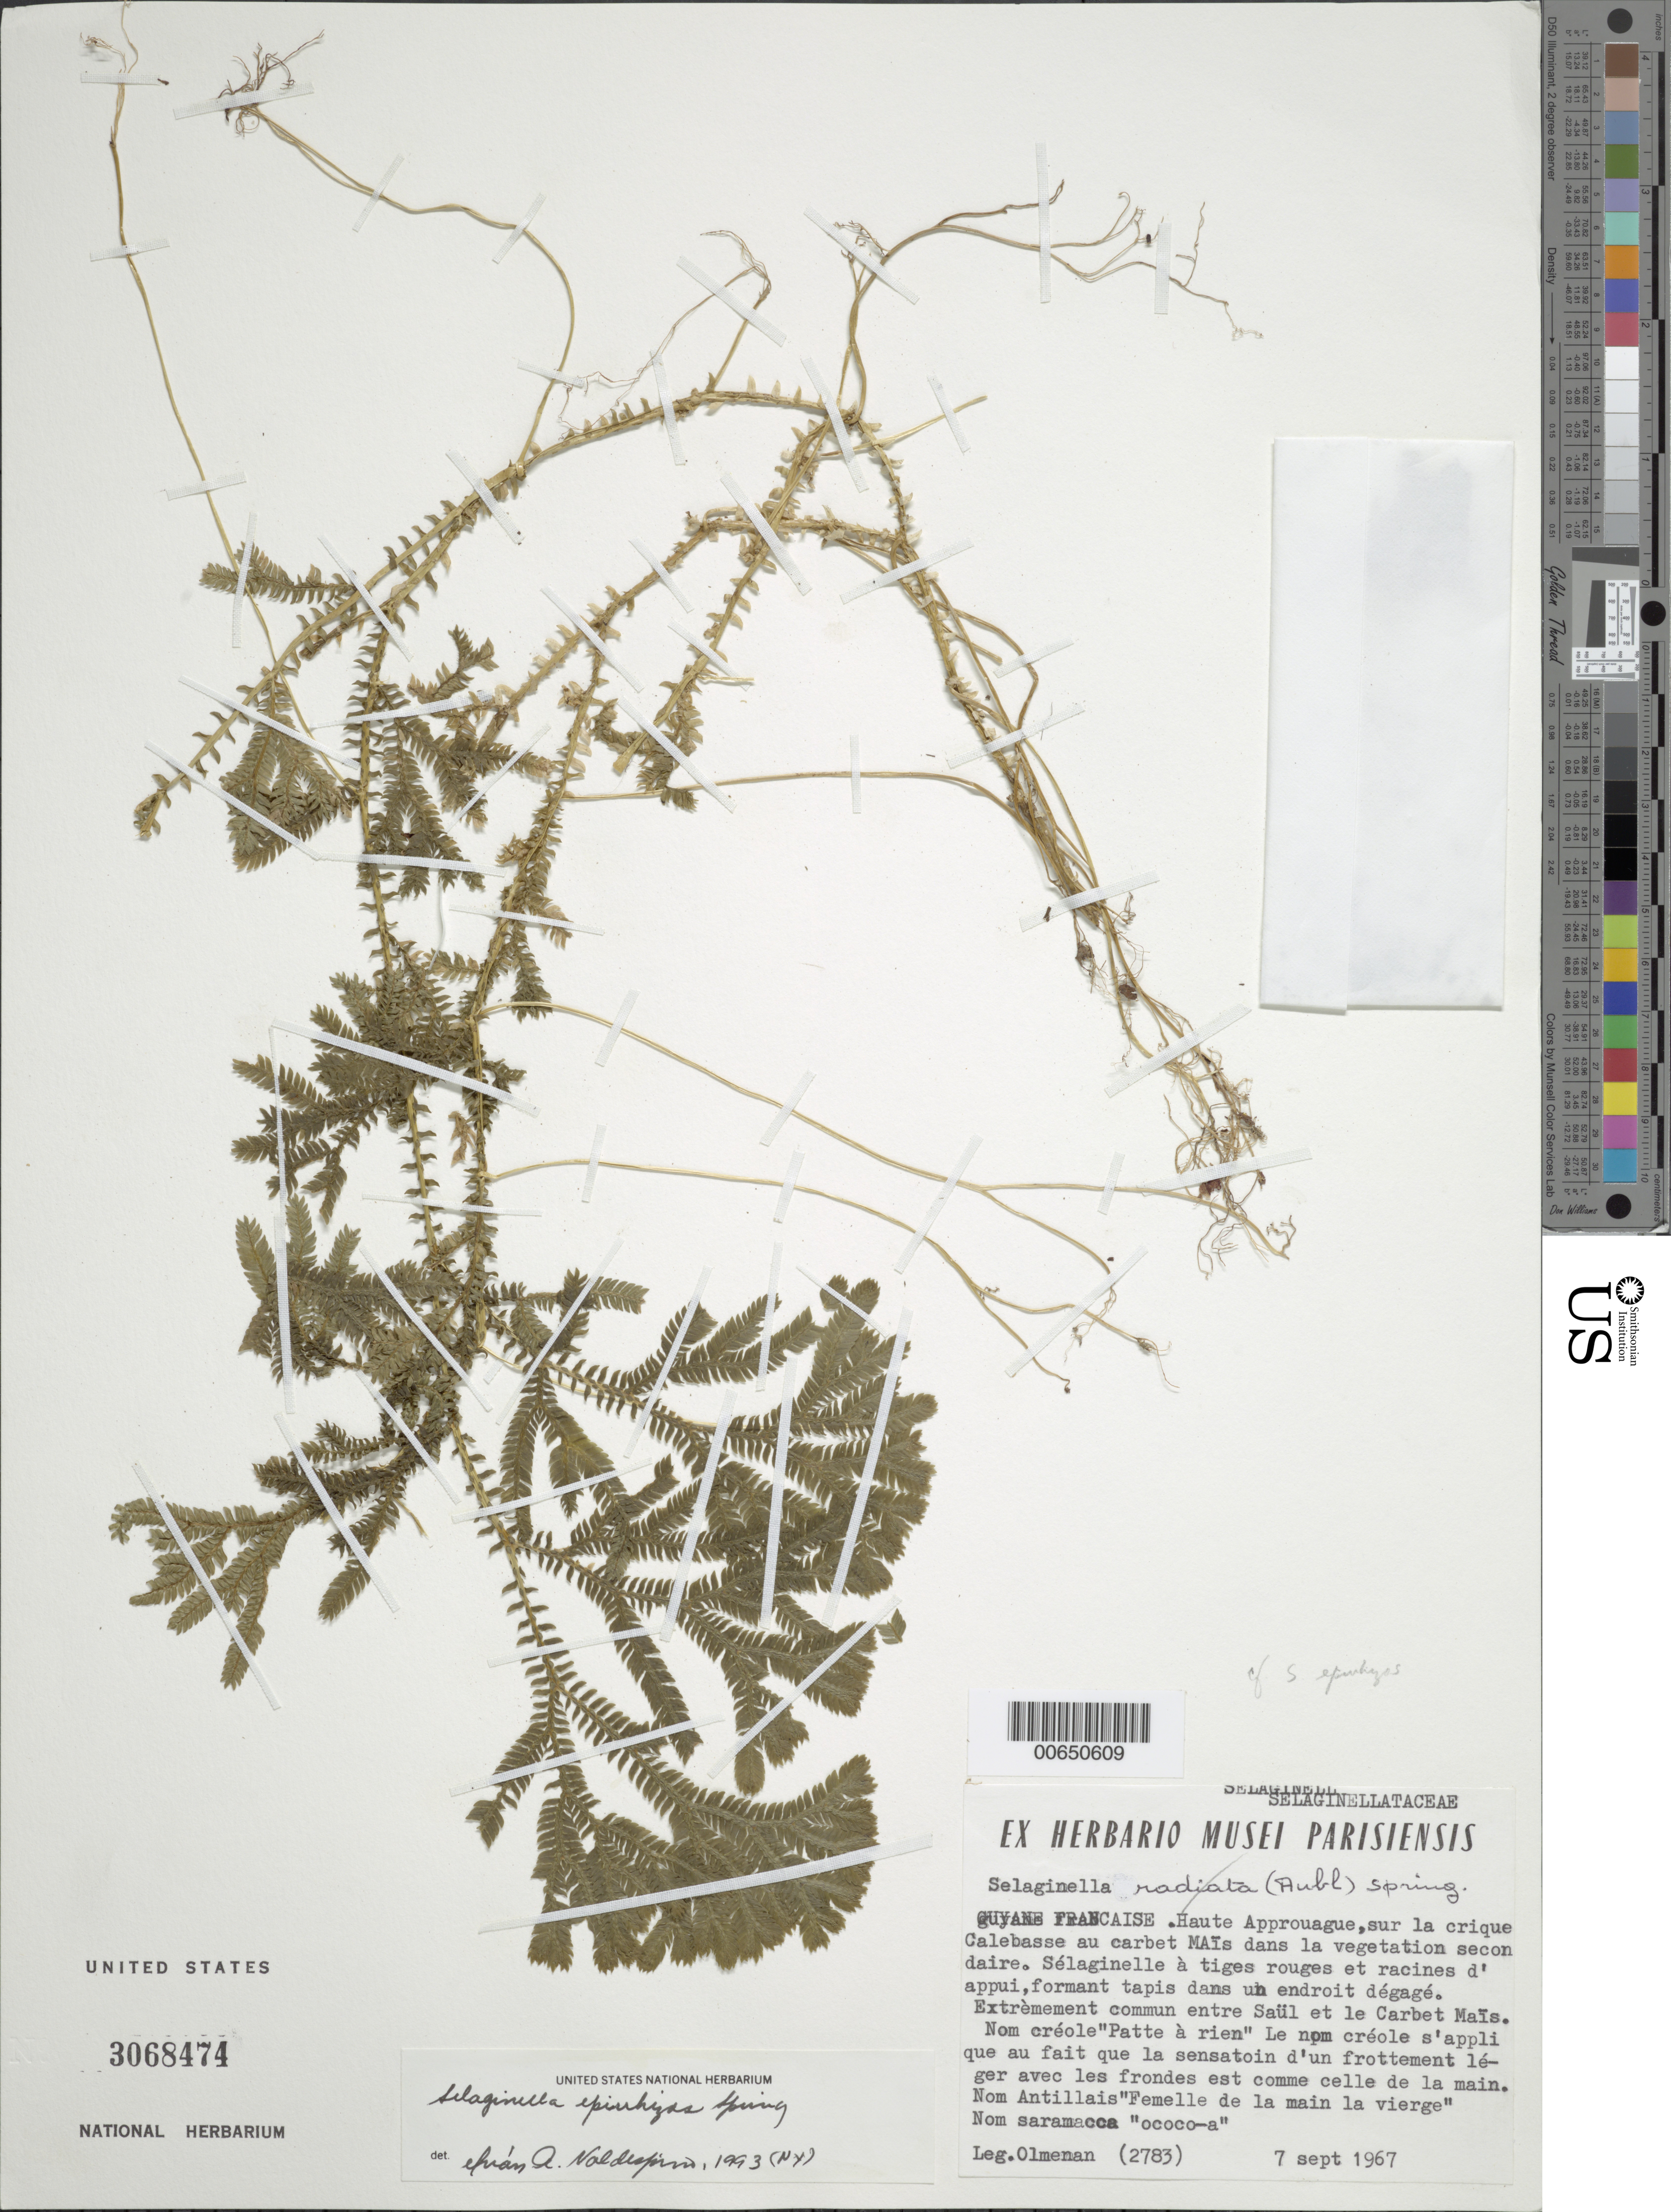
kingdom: Plantae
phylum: Tracheophyta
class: Lycopodiopsida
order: Selaginellales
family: Selaginellaceae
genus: Selaginella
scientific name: Selaginella epirrhizos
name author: Spring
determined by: Valdespino, I. A., (PMA), Universidad de Panama (PANAMA)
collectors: R. Oldeman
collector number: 2783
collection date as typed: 7-Sep-67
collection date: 1967-09-07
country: French Guiana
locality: Haute Approuague, sur la crique Calebasse à Carbet Maïs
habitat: Dans la vegetation secondaire.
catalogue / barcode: US 3068474